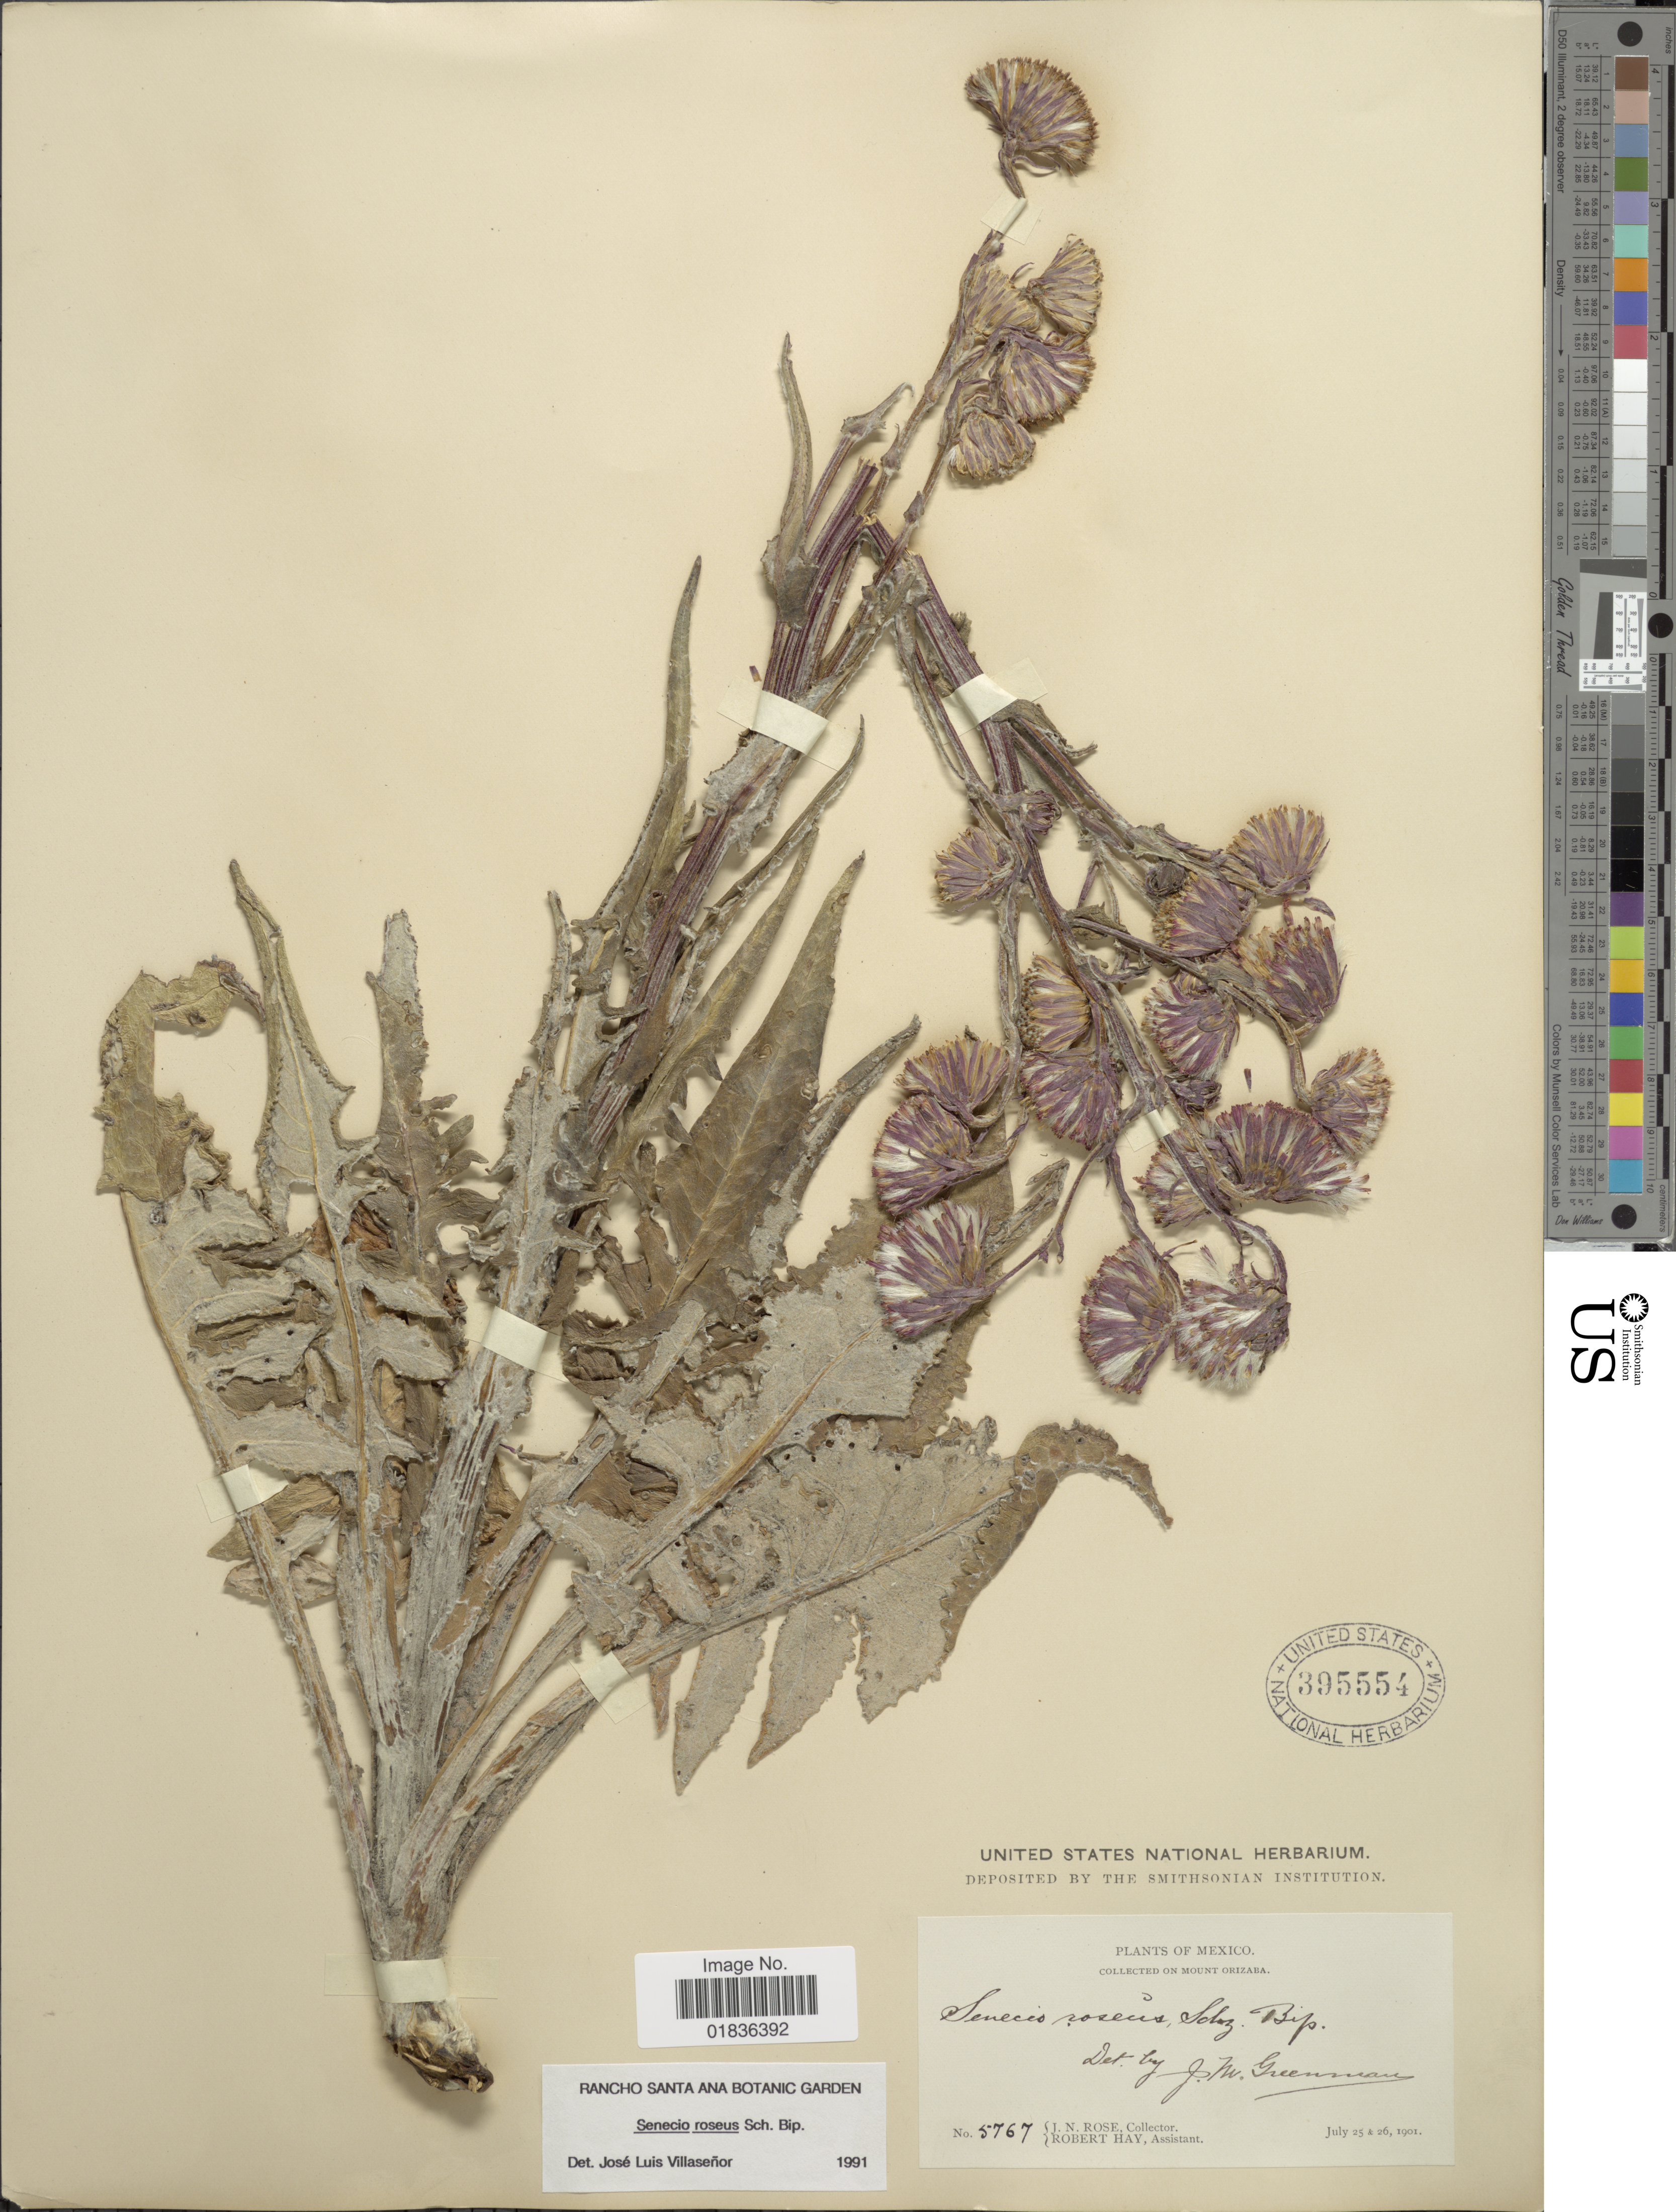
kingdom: Plantae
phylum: Tracheophyta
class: Magnoliopsida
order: Asterales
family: Asteraceae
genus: Senecio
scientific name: Senecio roseus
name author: Sch. Bip.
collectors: J. N. Rose & R. Hay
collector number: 5767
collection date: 1901-07-25/1901-07-26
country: Mexico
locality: On Mount Orizaba.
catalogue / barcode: US 395554